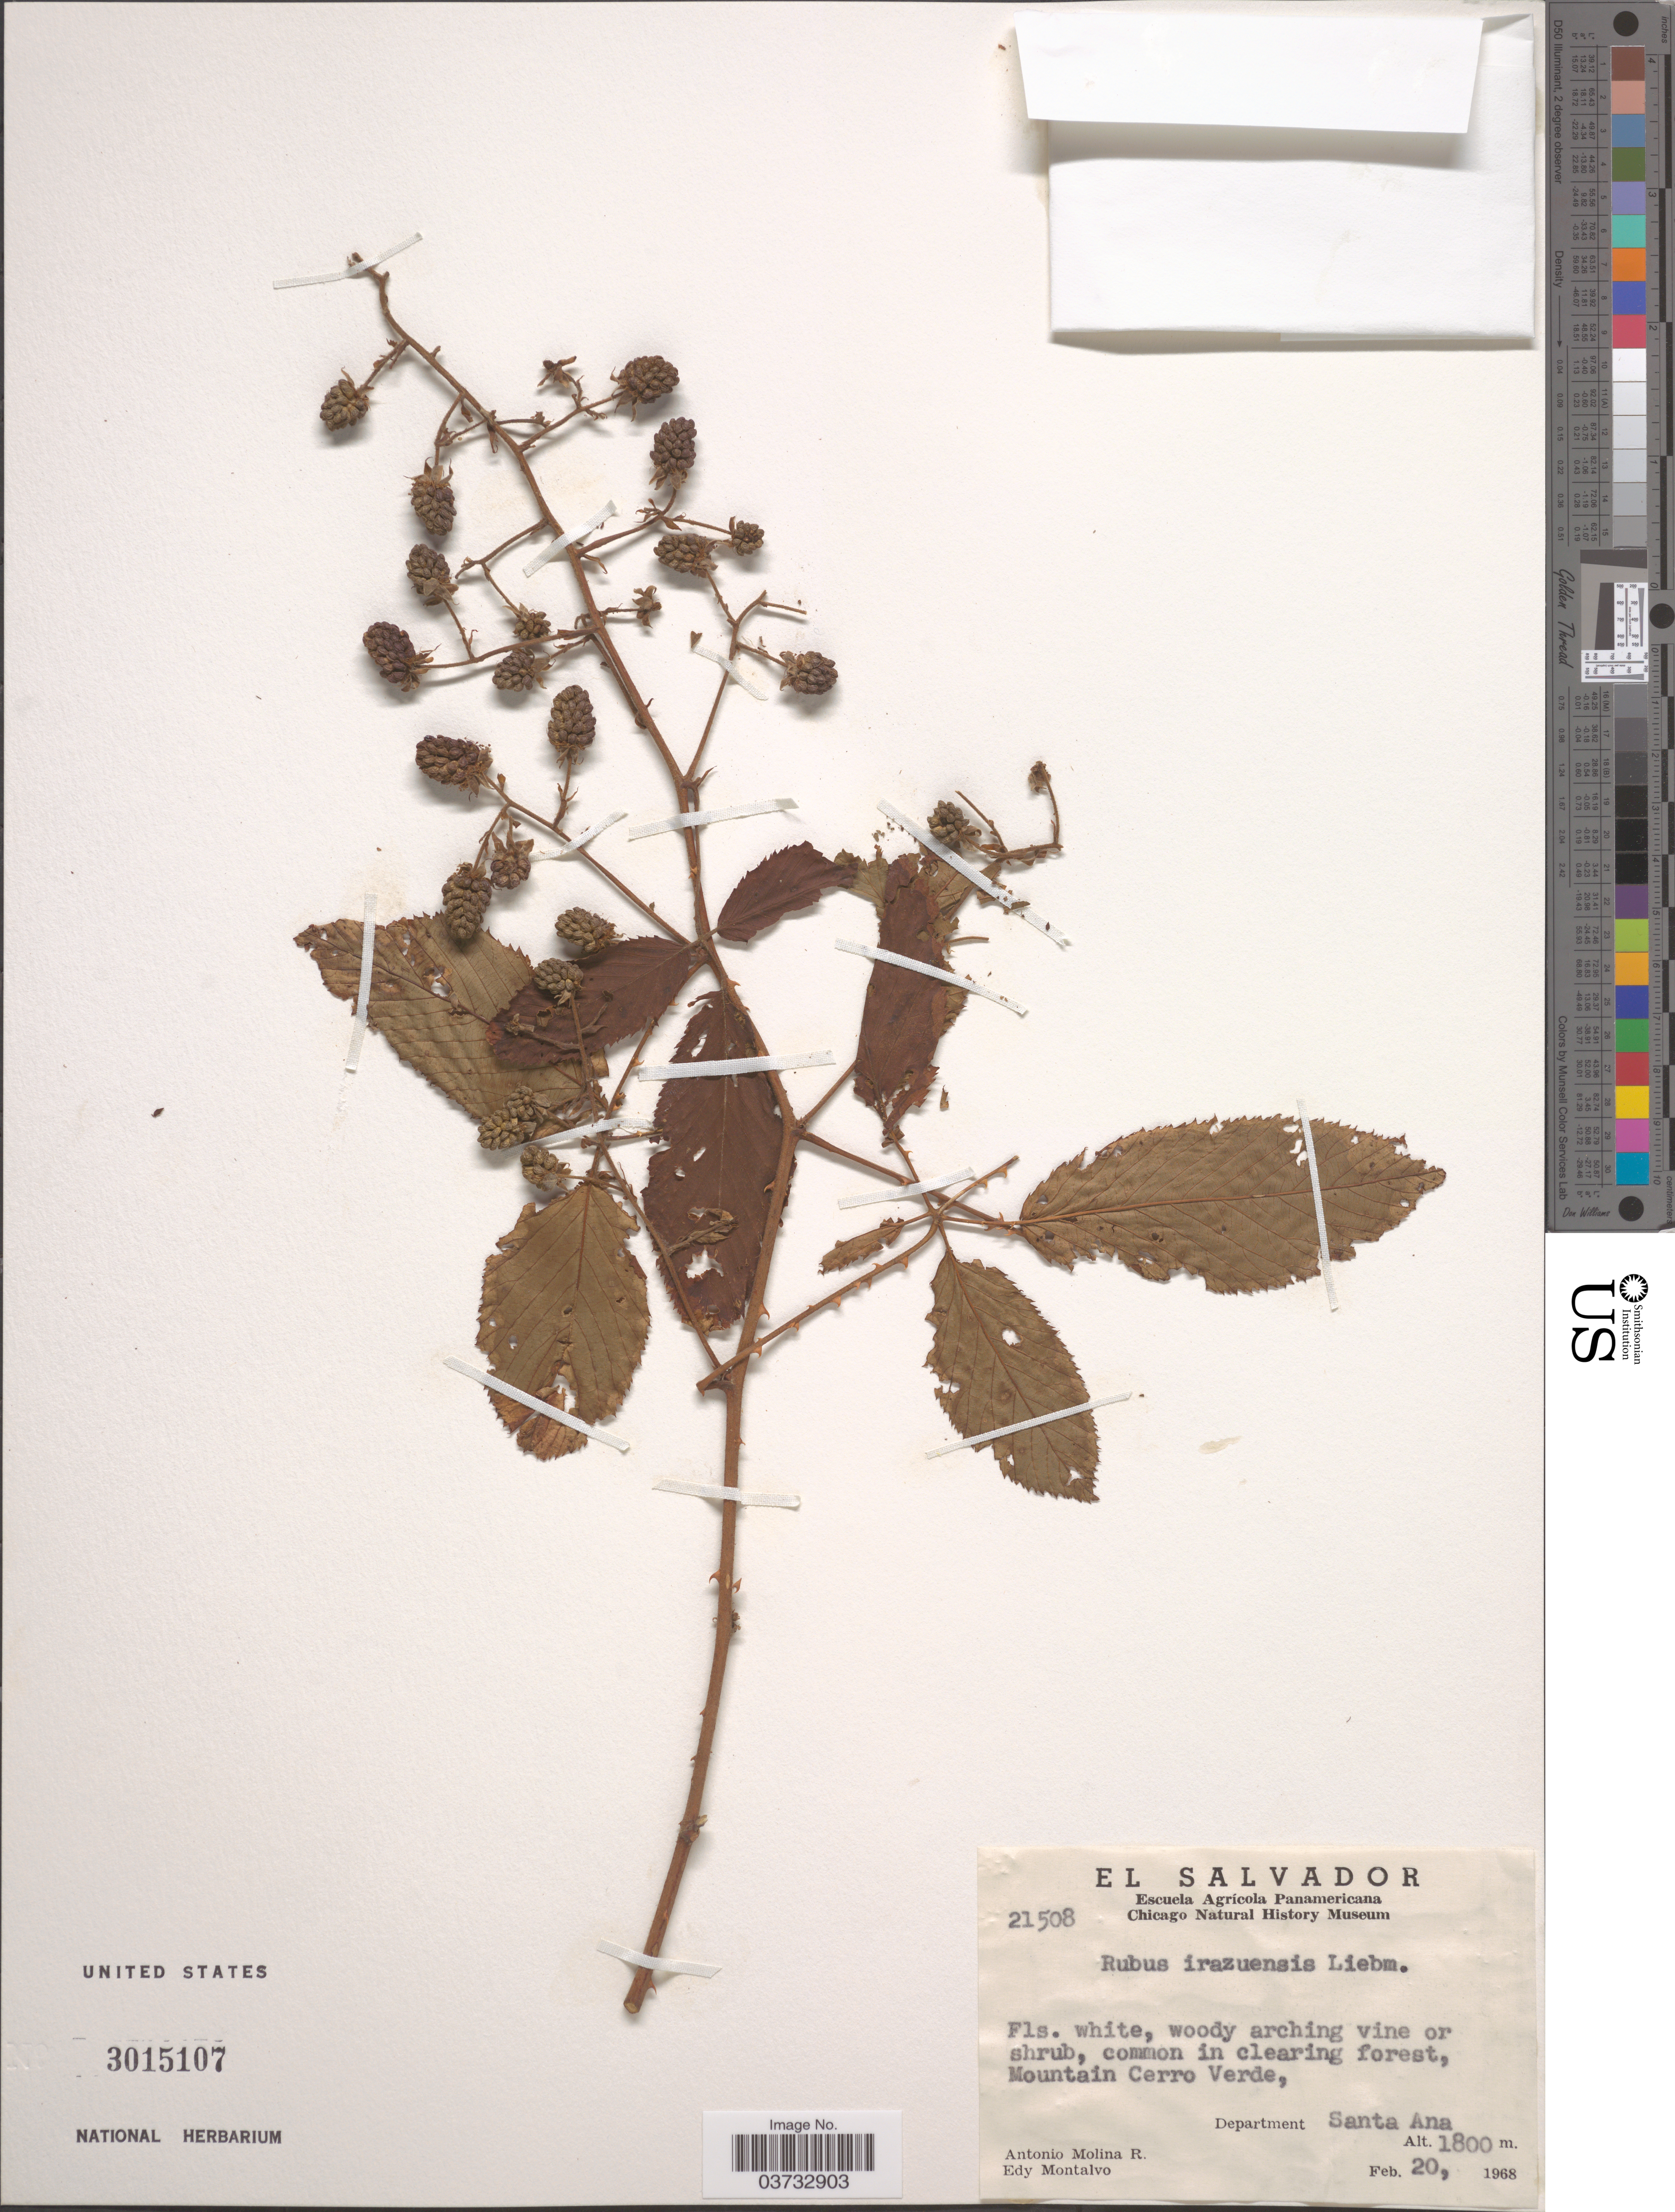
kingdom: Plantae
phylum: Tracheophyta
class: Magnoliopsida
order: Rosales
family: Rosaceae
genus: Rubus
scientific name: Rubus irasuensis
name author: Liebm.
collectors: A. Molina R. & E. A. Montalvo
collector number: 21508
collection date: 1968-02-20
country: El Salvador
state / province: Santa Ana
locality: Mountain Cerro Verde, Department Santa Ana.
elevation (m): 1800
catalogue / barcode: US 3015107